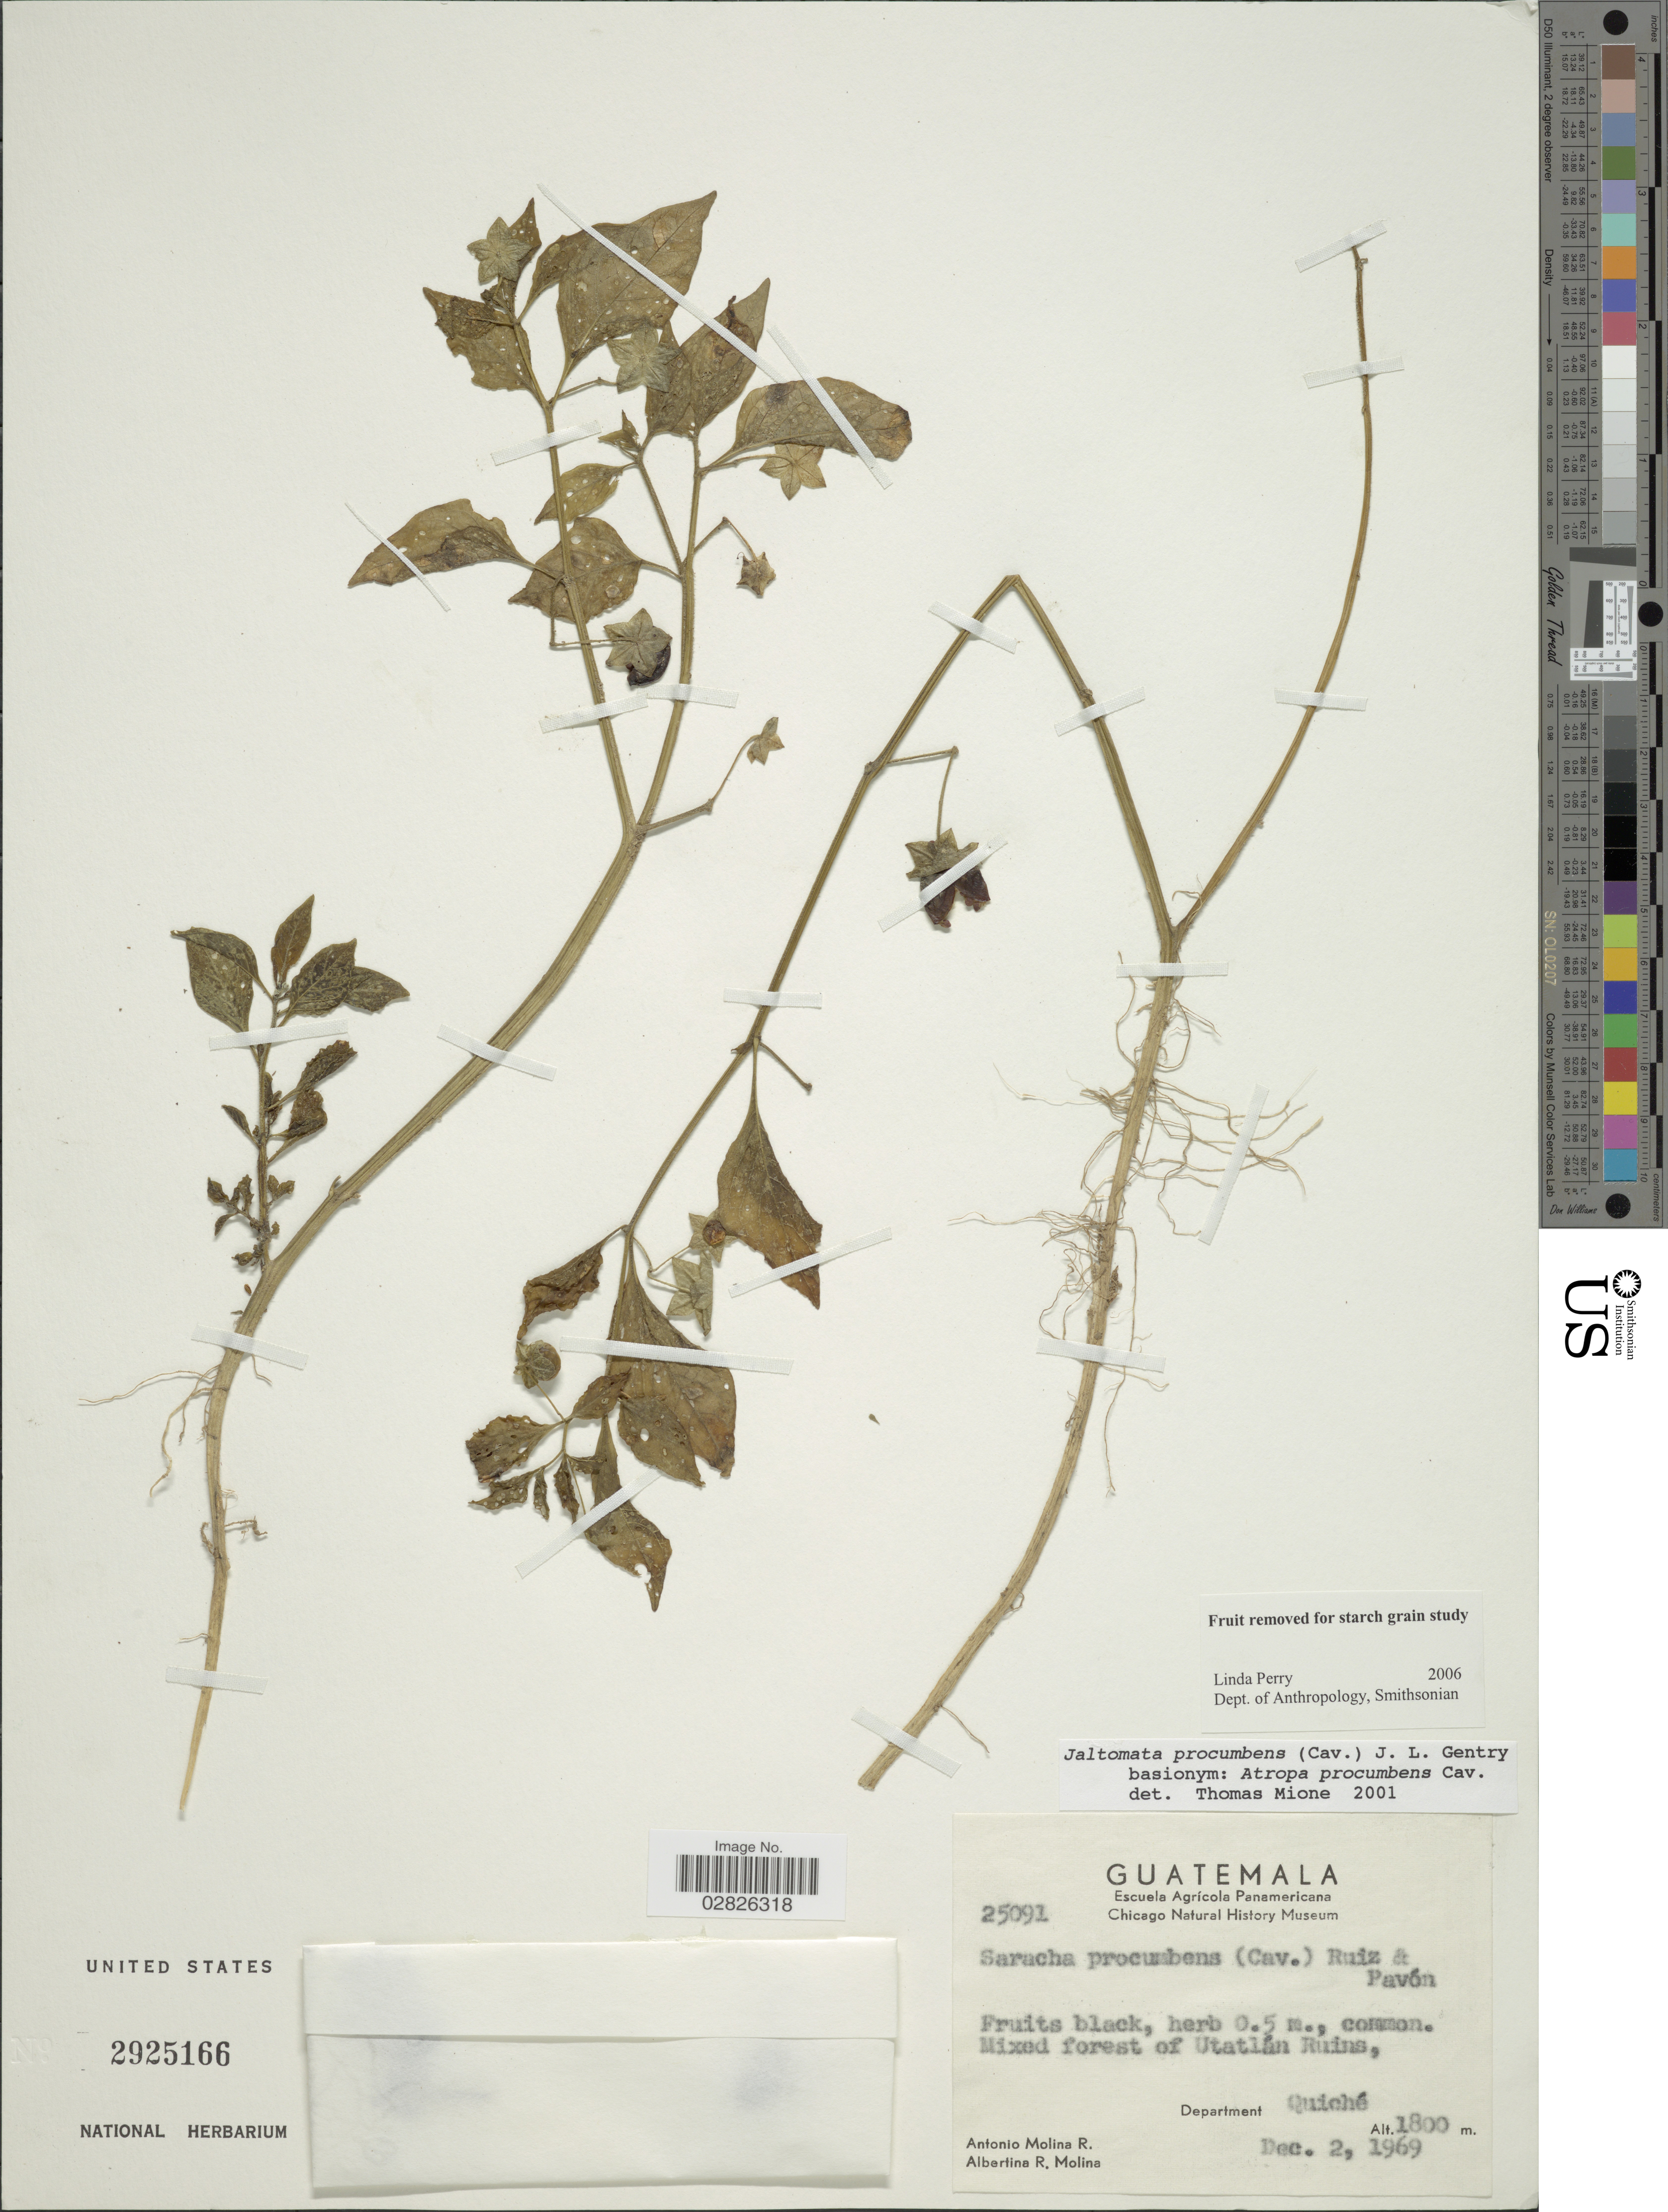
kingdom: Plantae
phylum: Tracheophyta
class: Magnoliopsida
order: Solanales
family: Solanaceae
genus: Jaltomata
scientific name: Jaltomata procumbens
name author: (Cav.) J.L. Gentry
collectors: A. Molina R. & A. R. Molina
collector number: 25091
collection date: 1969-12-02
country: Guatemala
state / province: El Quiché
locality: Mixed forest of Utatlán Ruins, Department Quiché.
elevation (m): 1800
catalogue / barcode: US 2925166